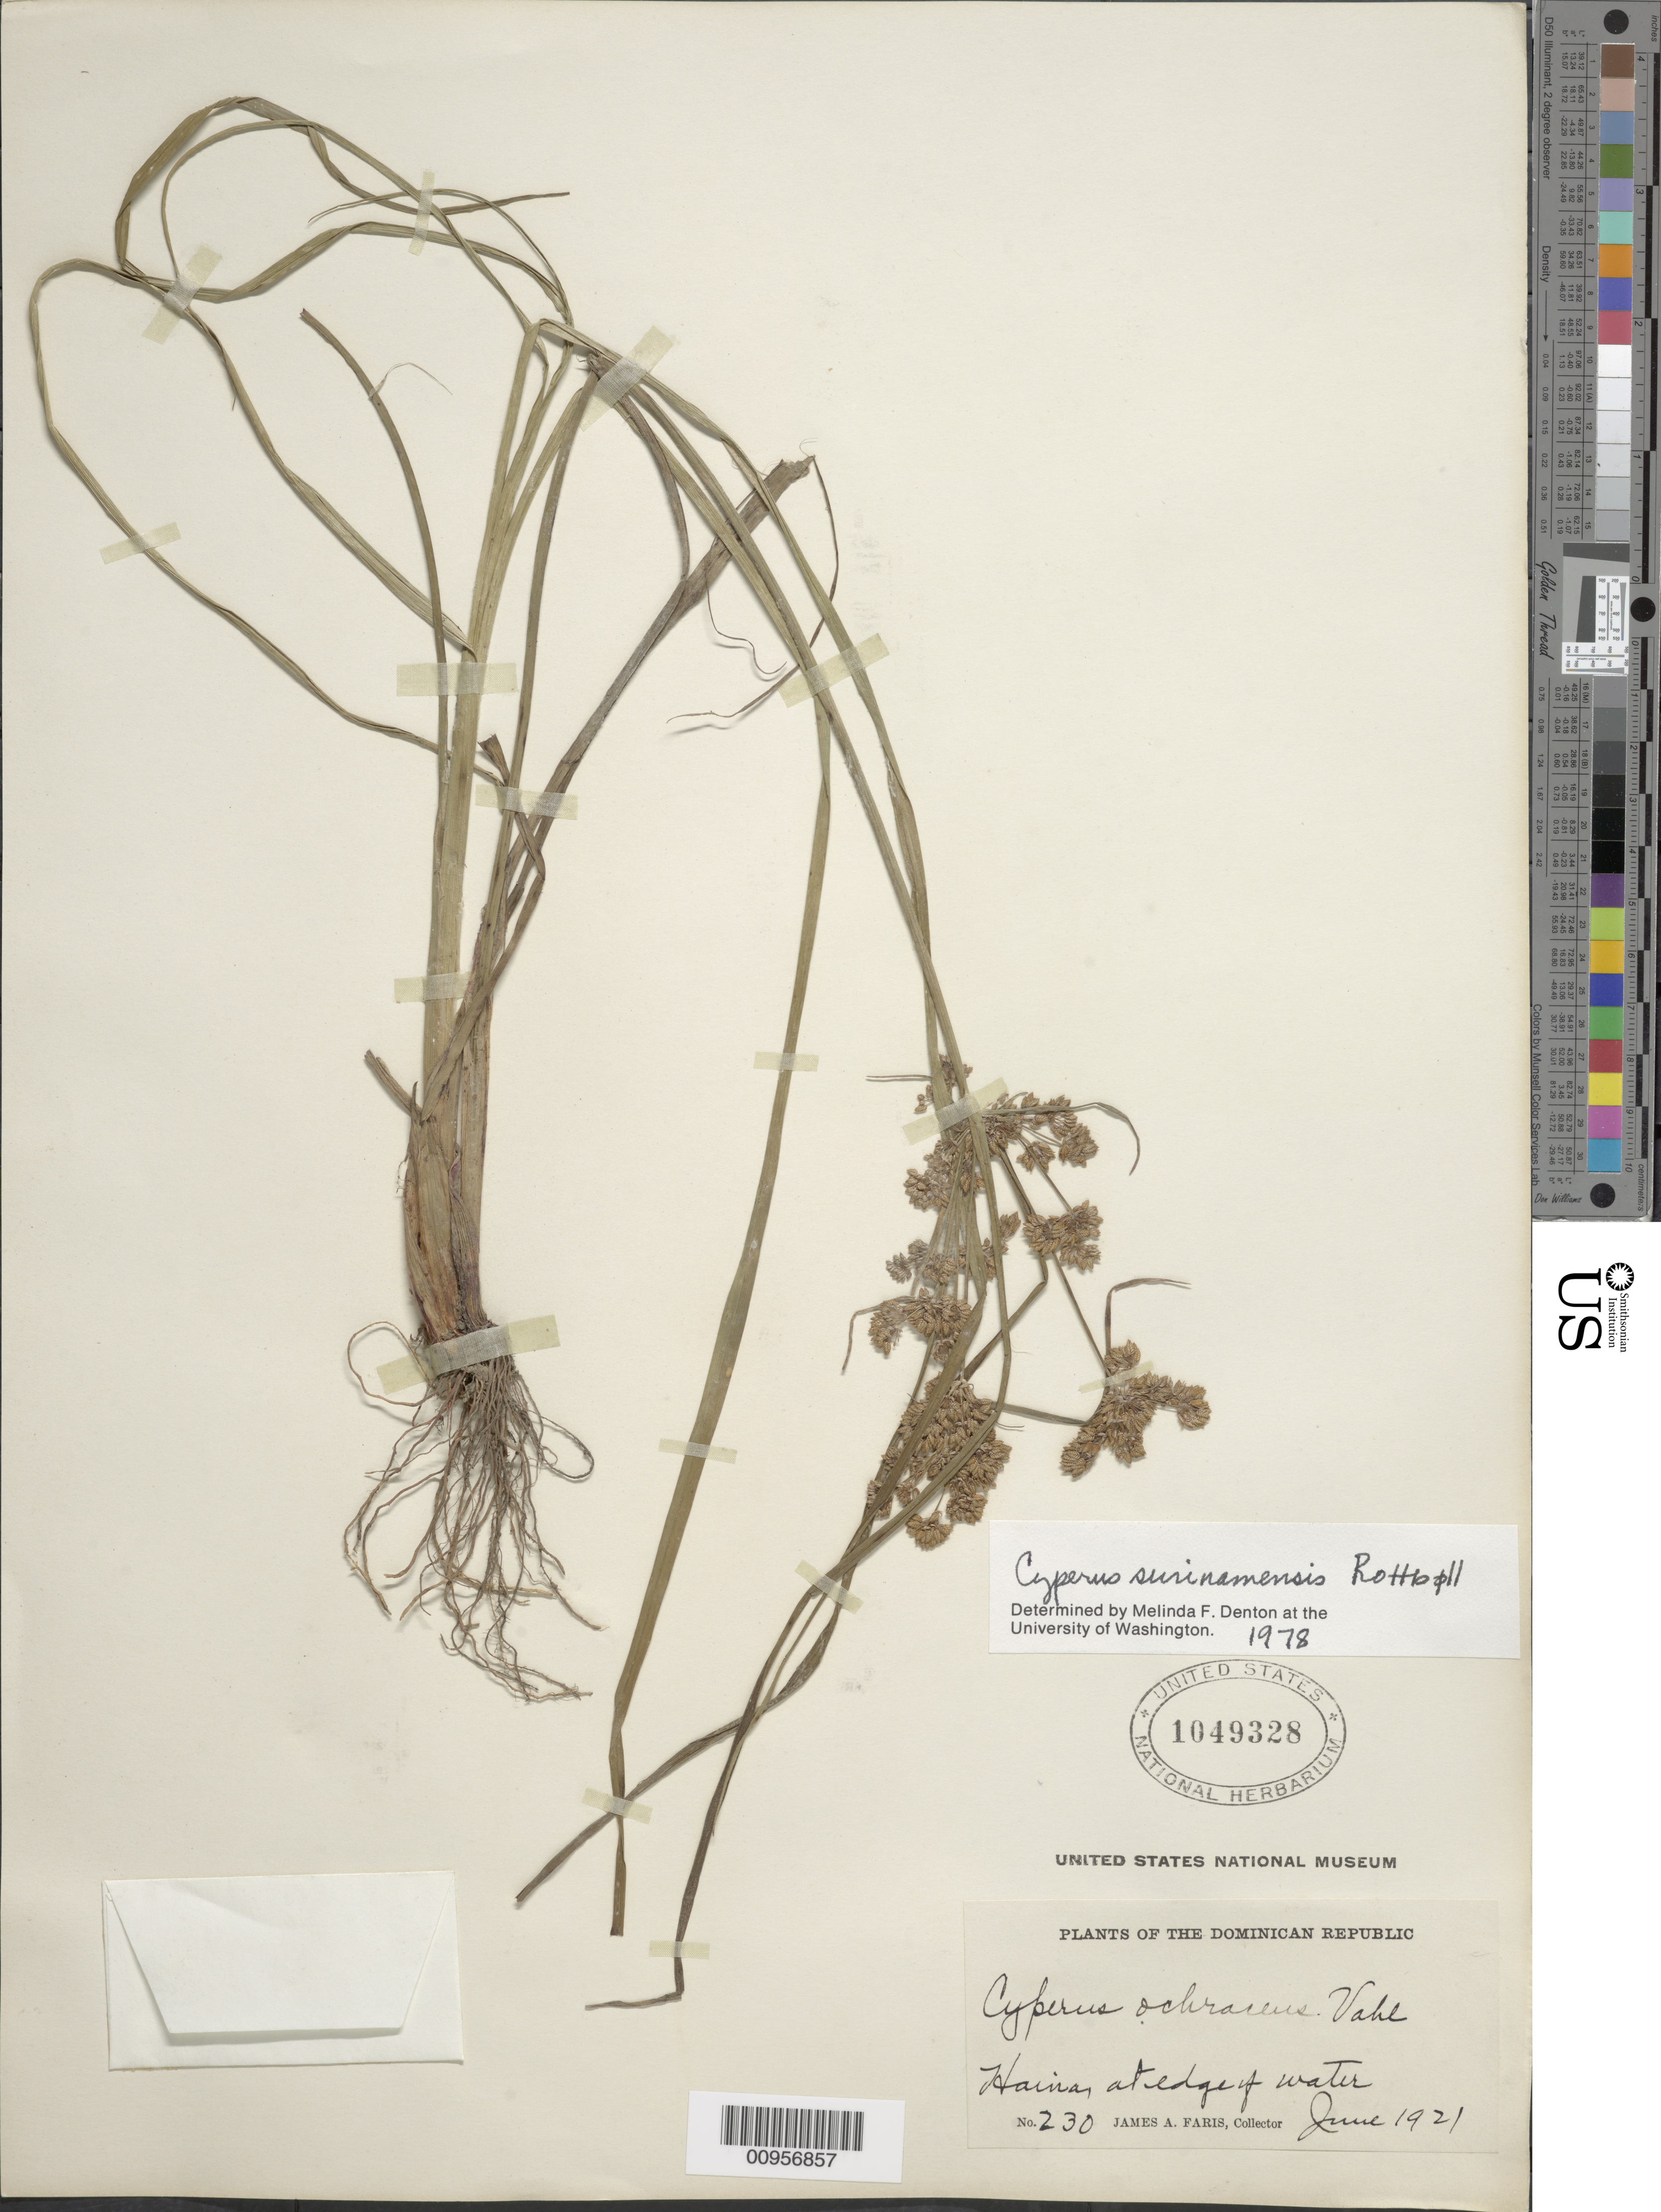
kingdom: Plantae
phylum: Tracheophyta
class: Liliopsida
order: Poales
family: Cyperaceae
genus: Cyperus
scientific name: Cyperus surinamensis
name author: Rottb.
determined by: Denton, M. F.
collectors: J. Faris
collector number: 230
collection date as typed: Jun 1921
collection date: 1921-06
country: Dominican Republic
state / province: San Cristóbal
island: Hispaniola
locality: Haina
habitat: At edge of water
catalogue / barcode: US 1049328